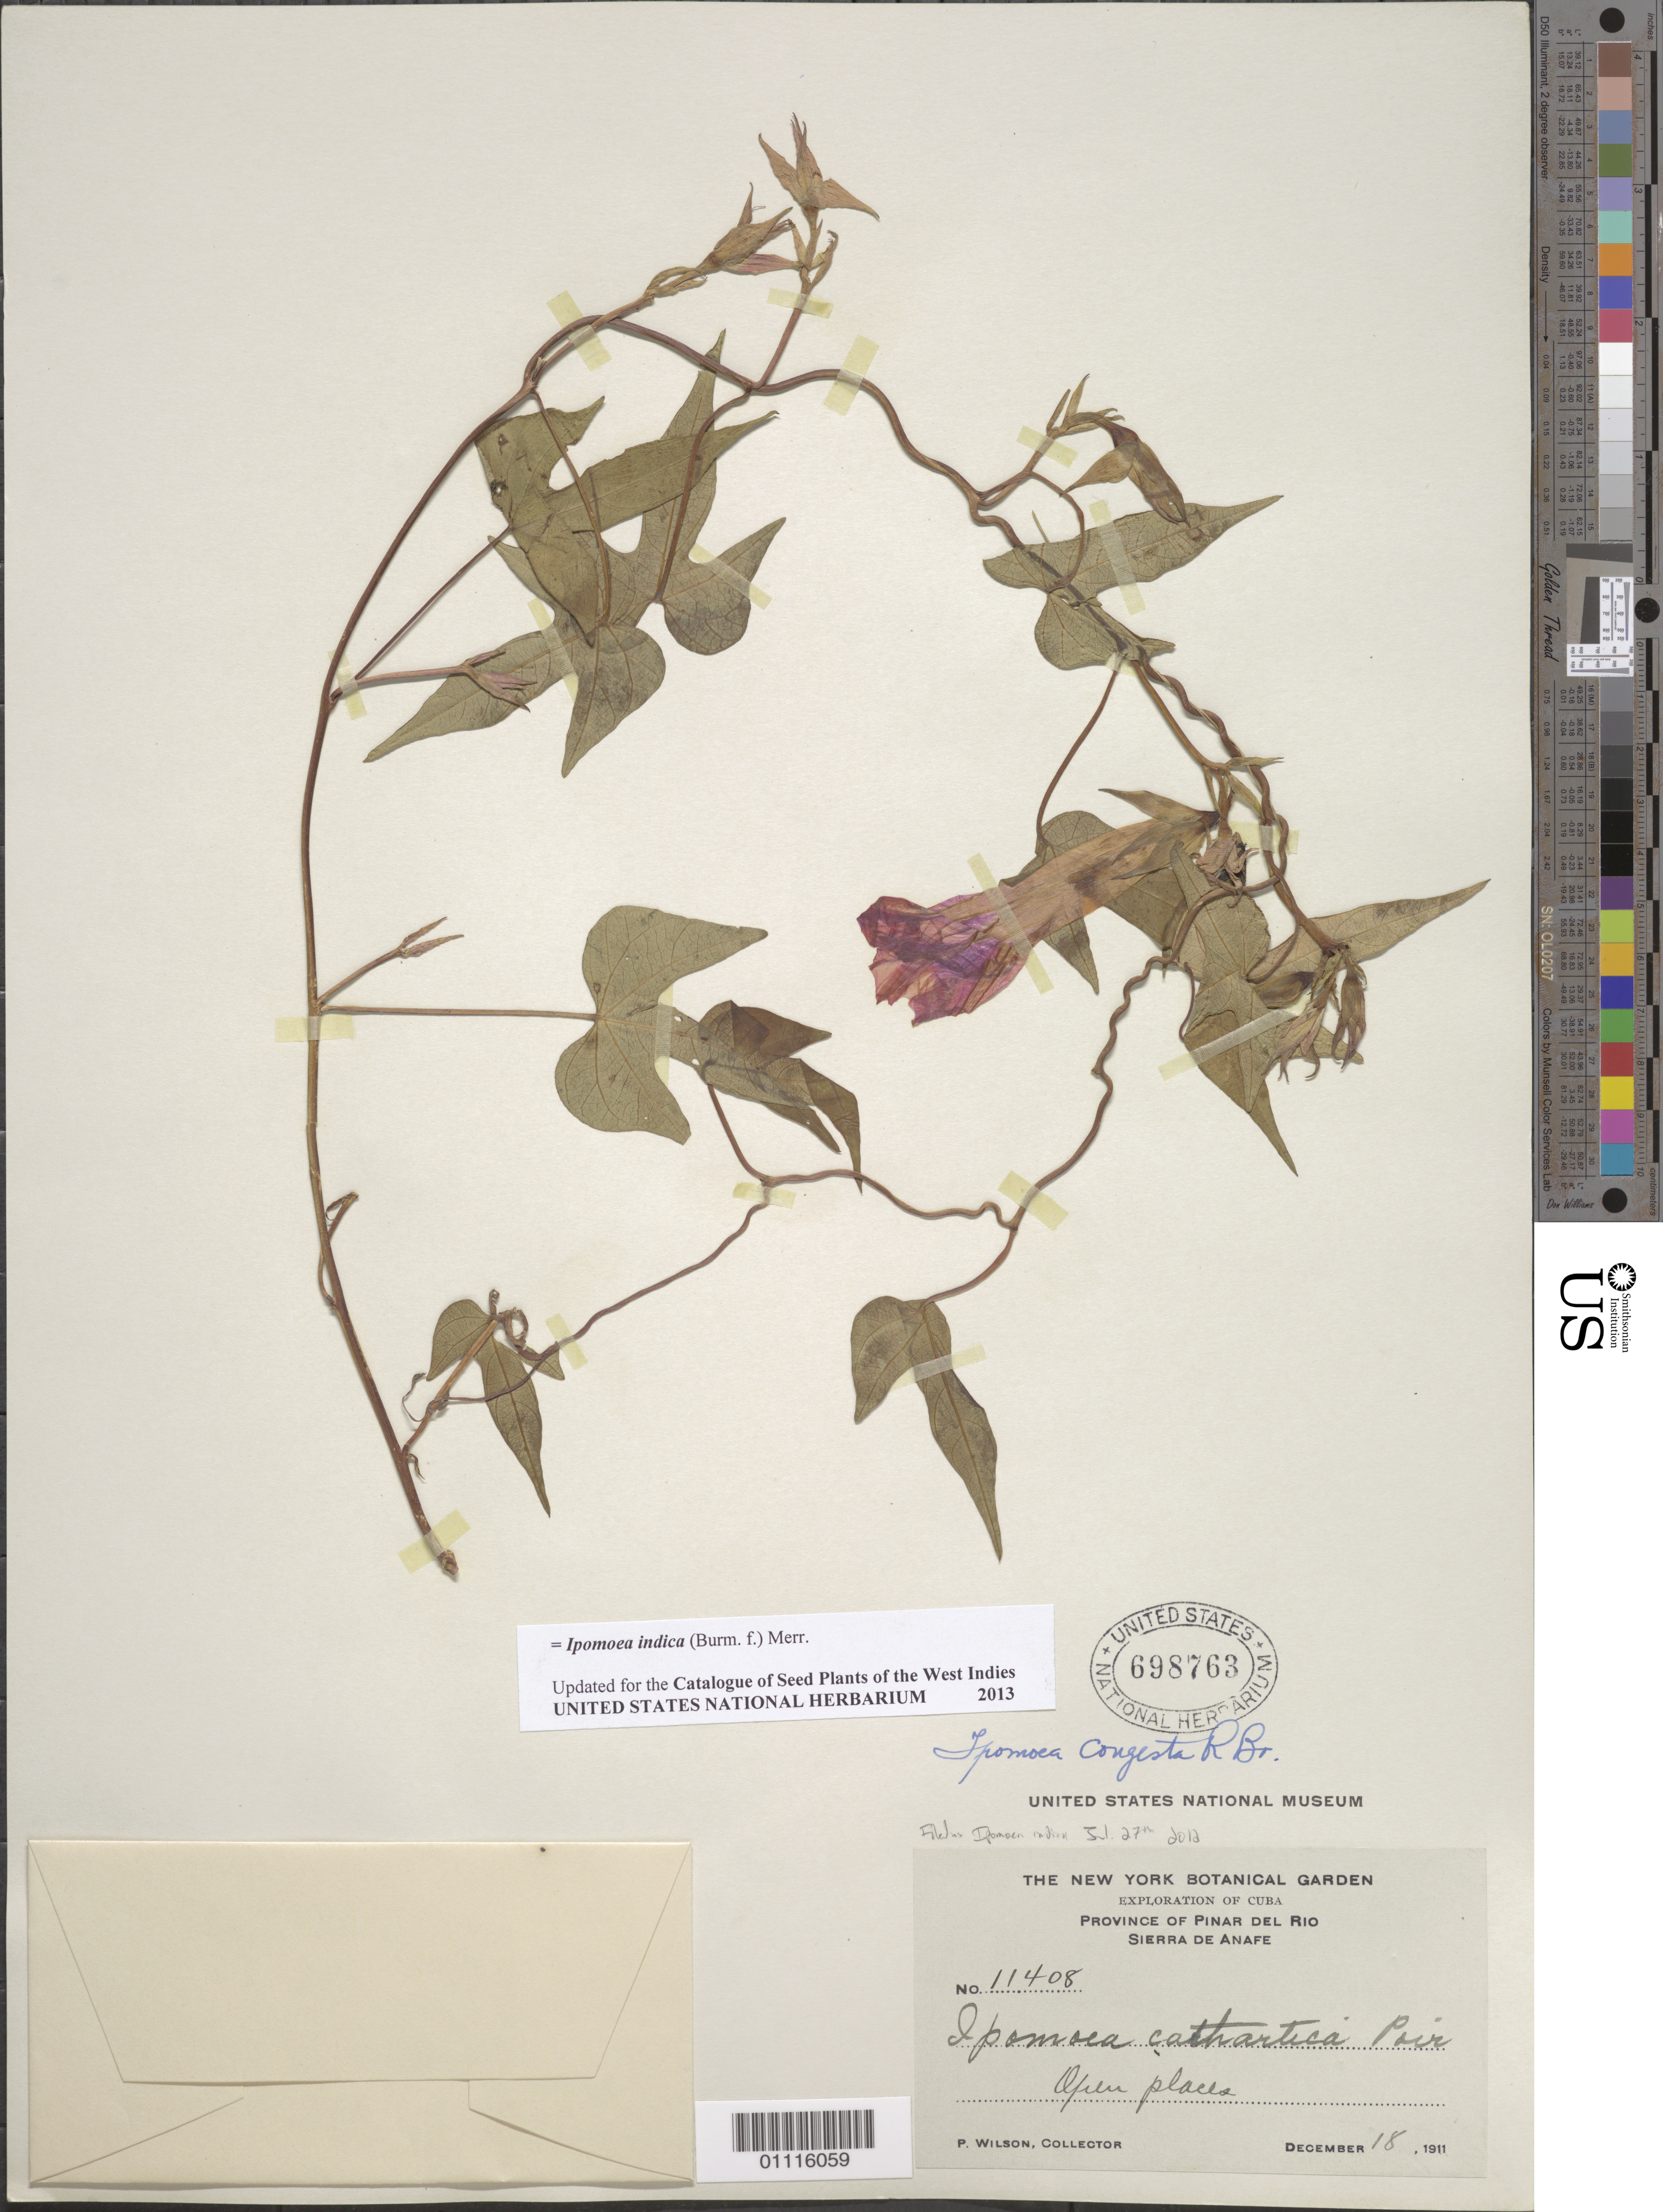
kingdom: Plantae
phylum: Tracheophyta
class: Magnoliopsida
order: Solanales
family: Convolvulaceae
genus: Ipomoea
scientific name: Ipomoea indica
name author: (Burm.) Merr.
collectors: P. Wilson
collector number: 11408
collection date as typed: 18 Dec 1911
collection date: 1911-12-18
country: Cuba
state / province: Pinar del Rio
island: Cuba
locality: Sierra de Anafe Open places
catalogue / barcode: US 698763